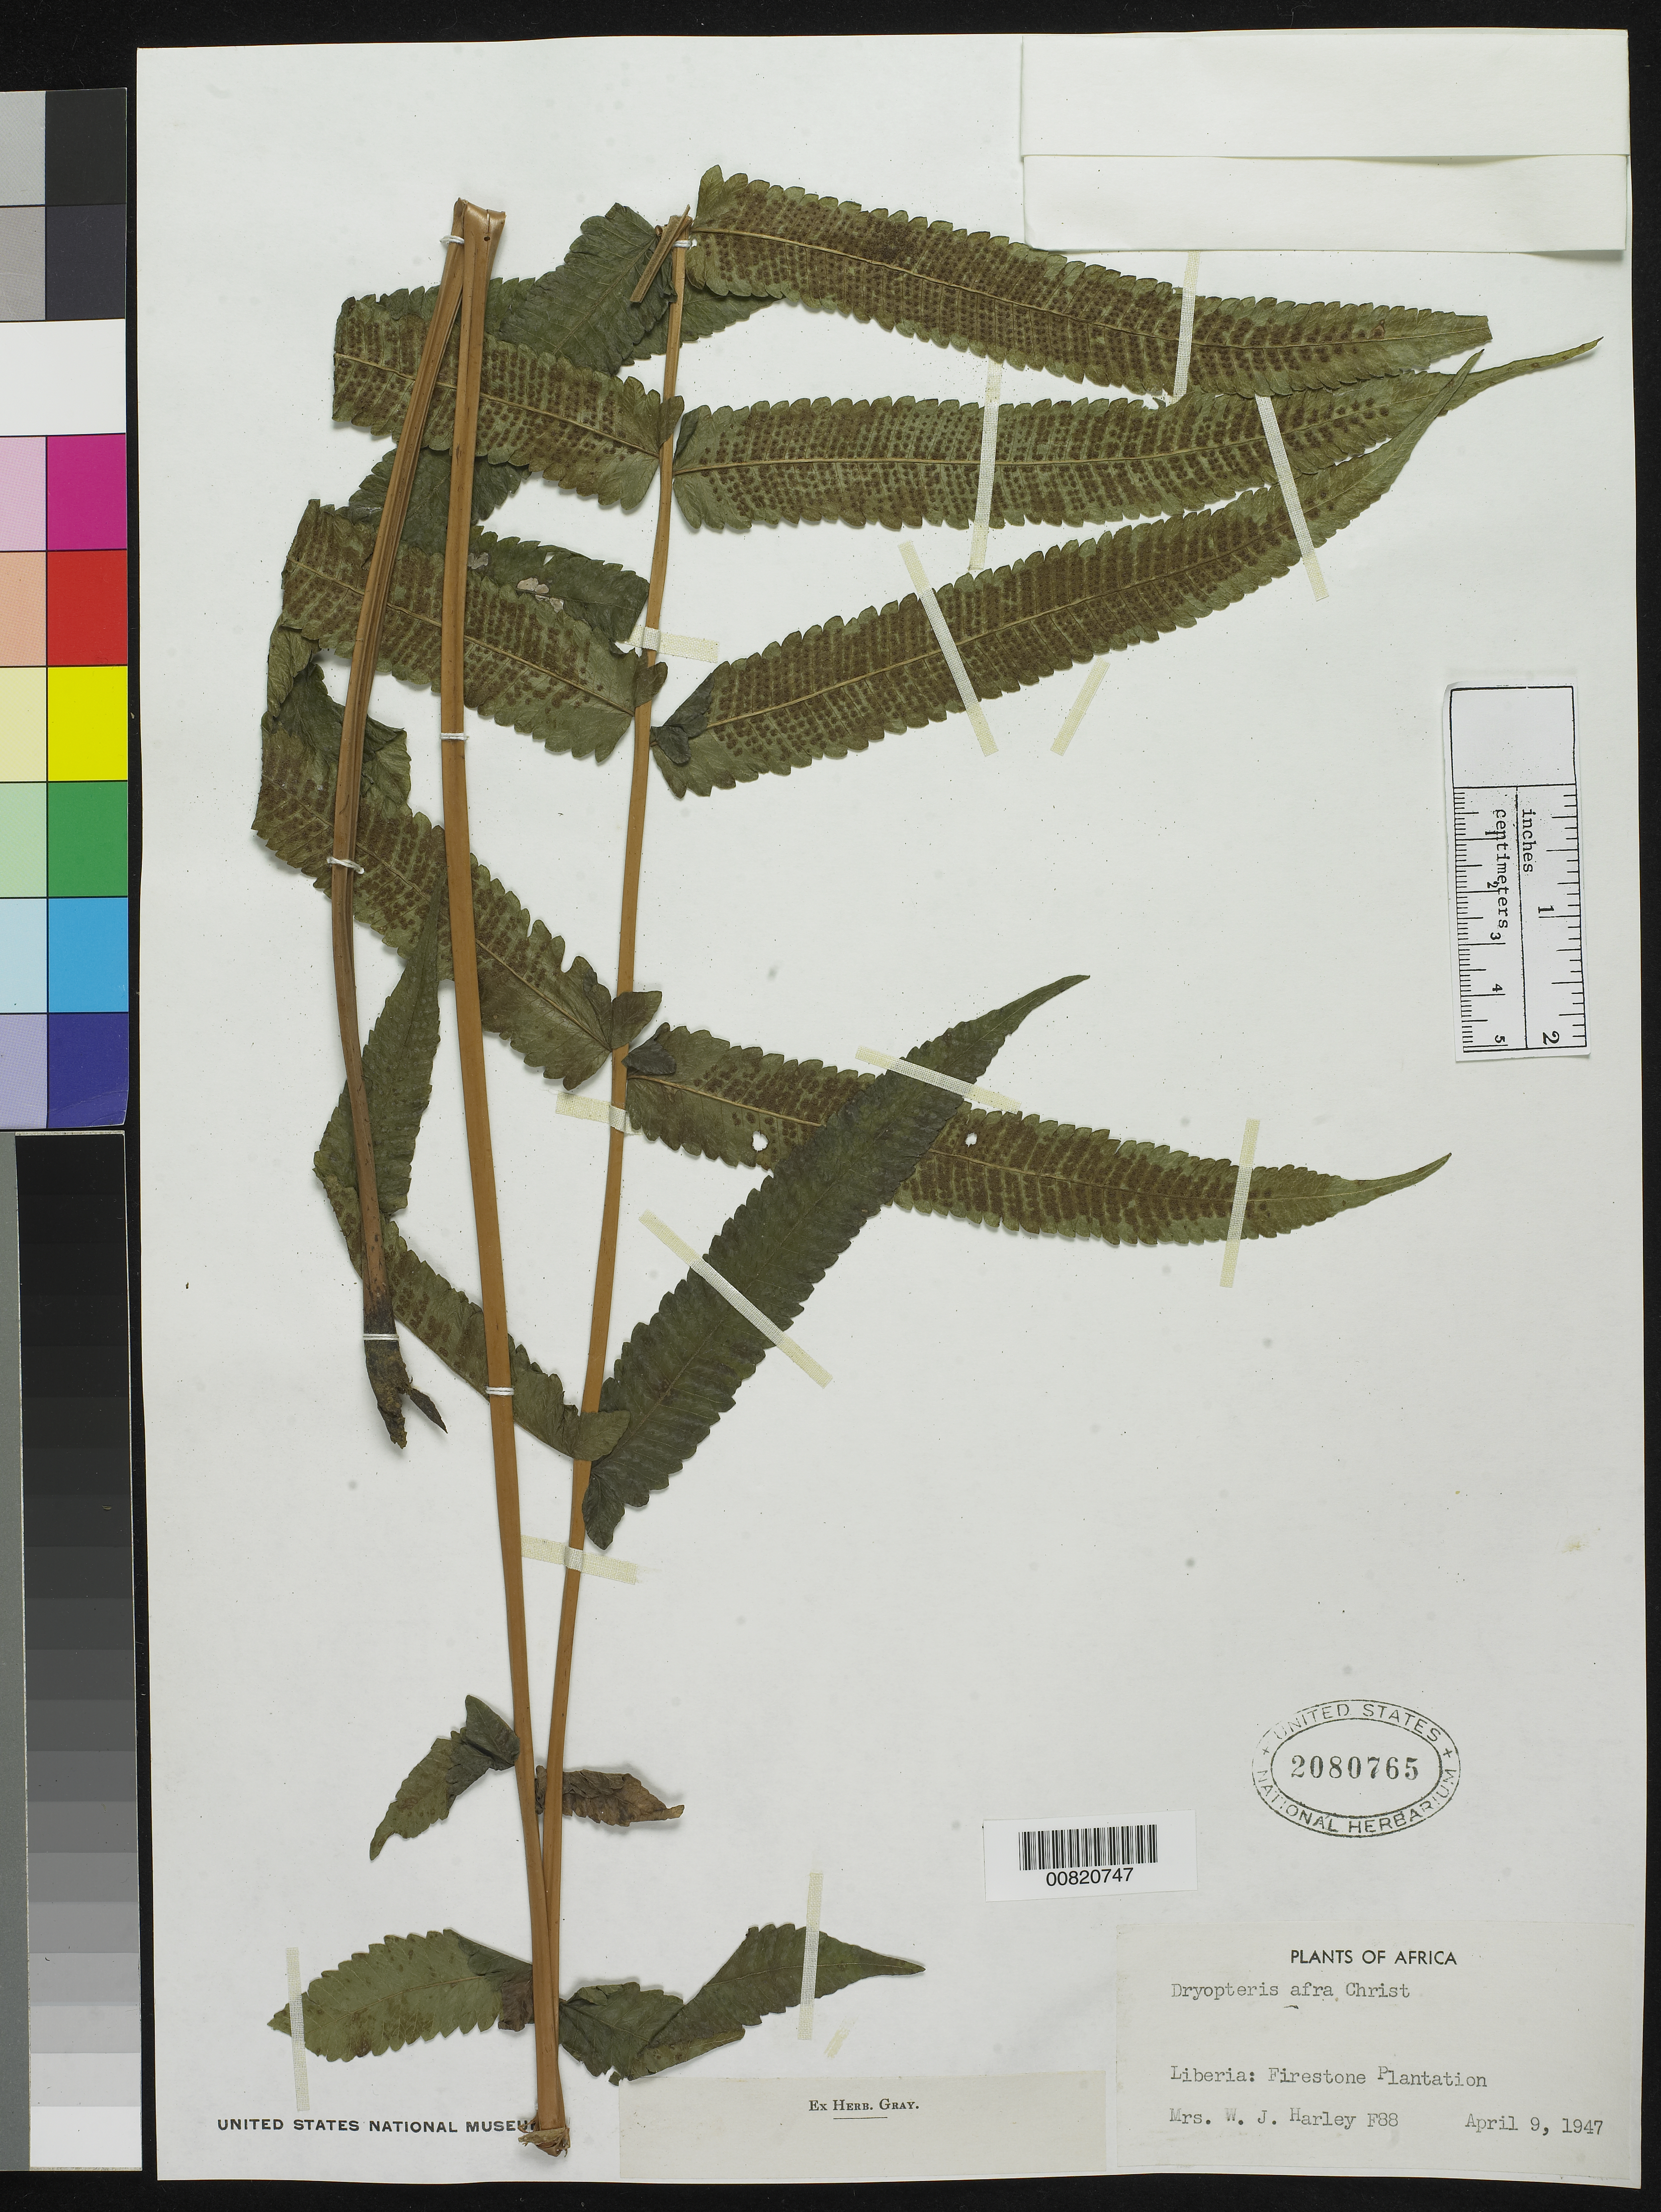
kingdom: Plantae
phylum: Tracheophyta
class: Polypodiopsida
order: Polypodiales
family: Thelypteridaceae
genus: Pneumatopteris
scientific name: Pneumatopteris afra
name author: (Christ) Holttum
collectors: Harley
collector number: F 88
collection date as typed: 9 Apr 1947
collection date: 1947-04-09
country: Liberia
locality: Firestone Plantation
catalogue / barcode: US 2080765